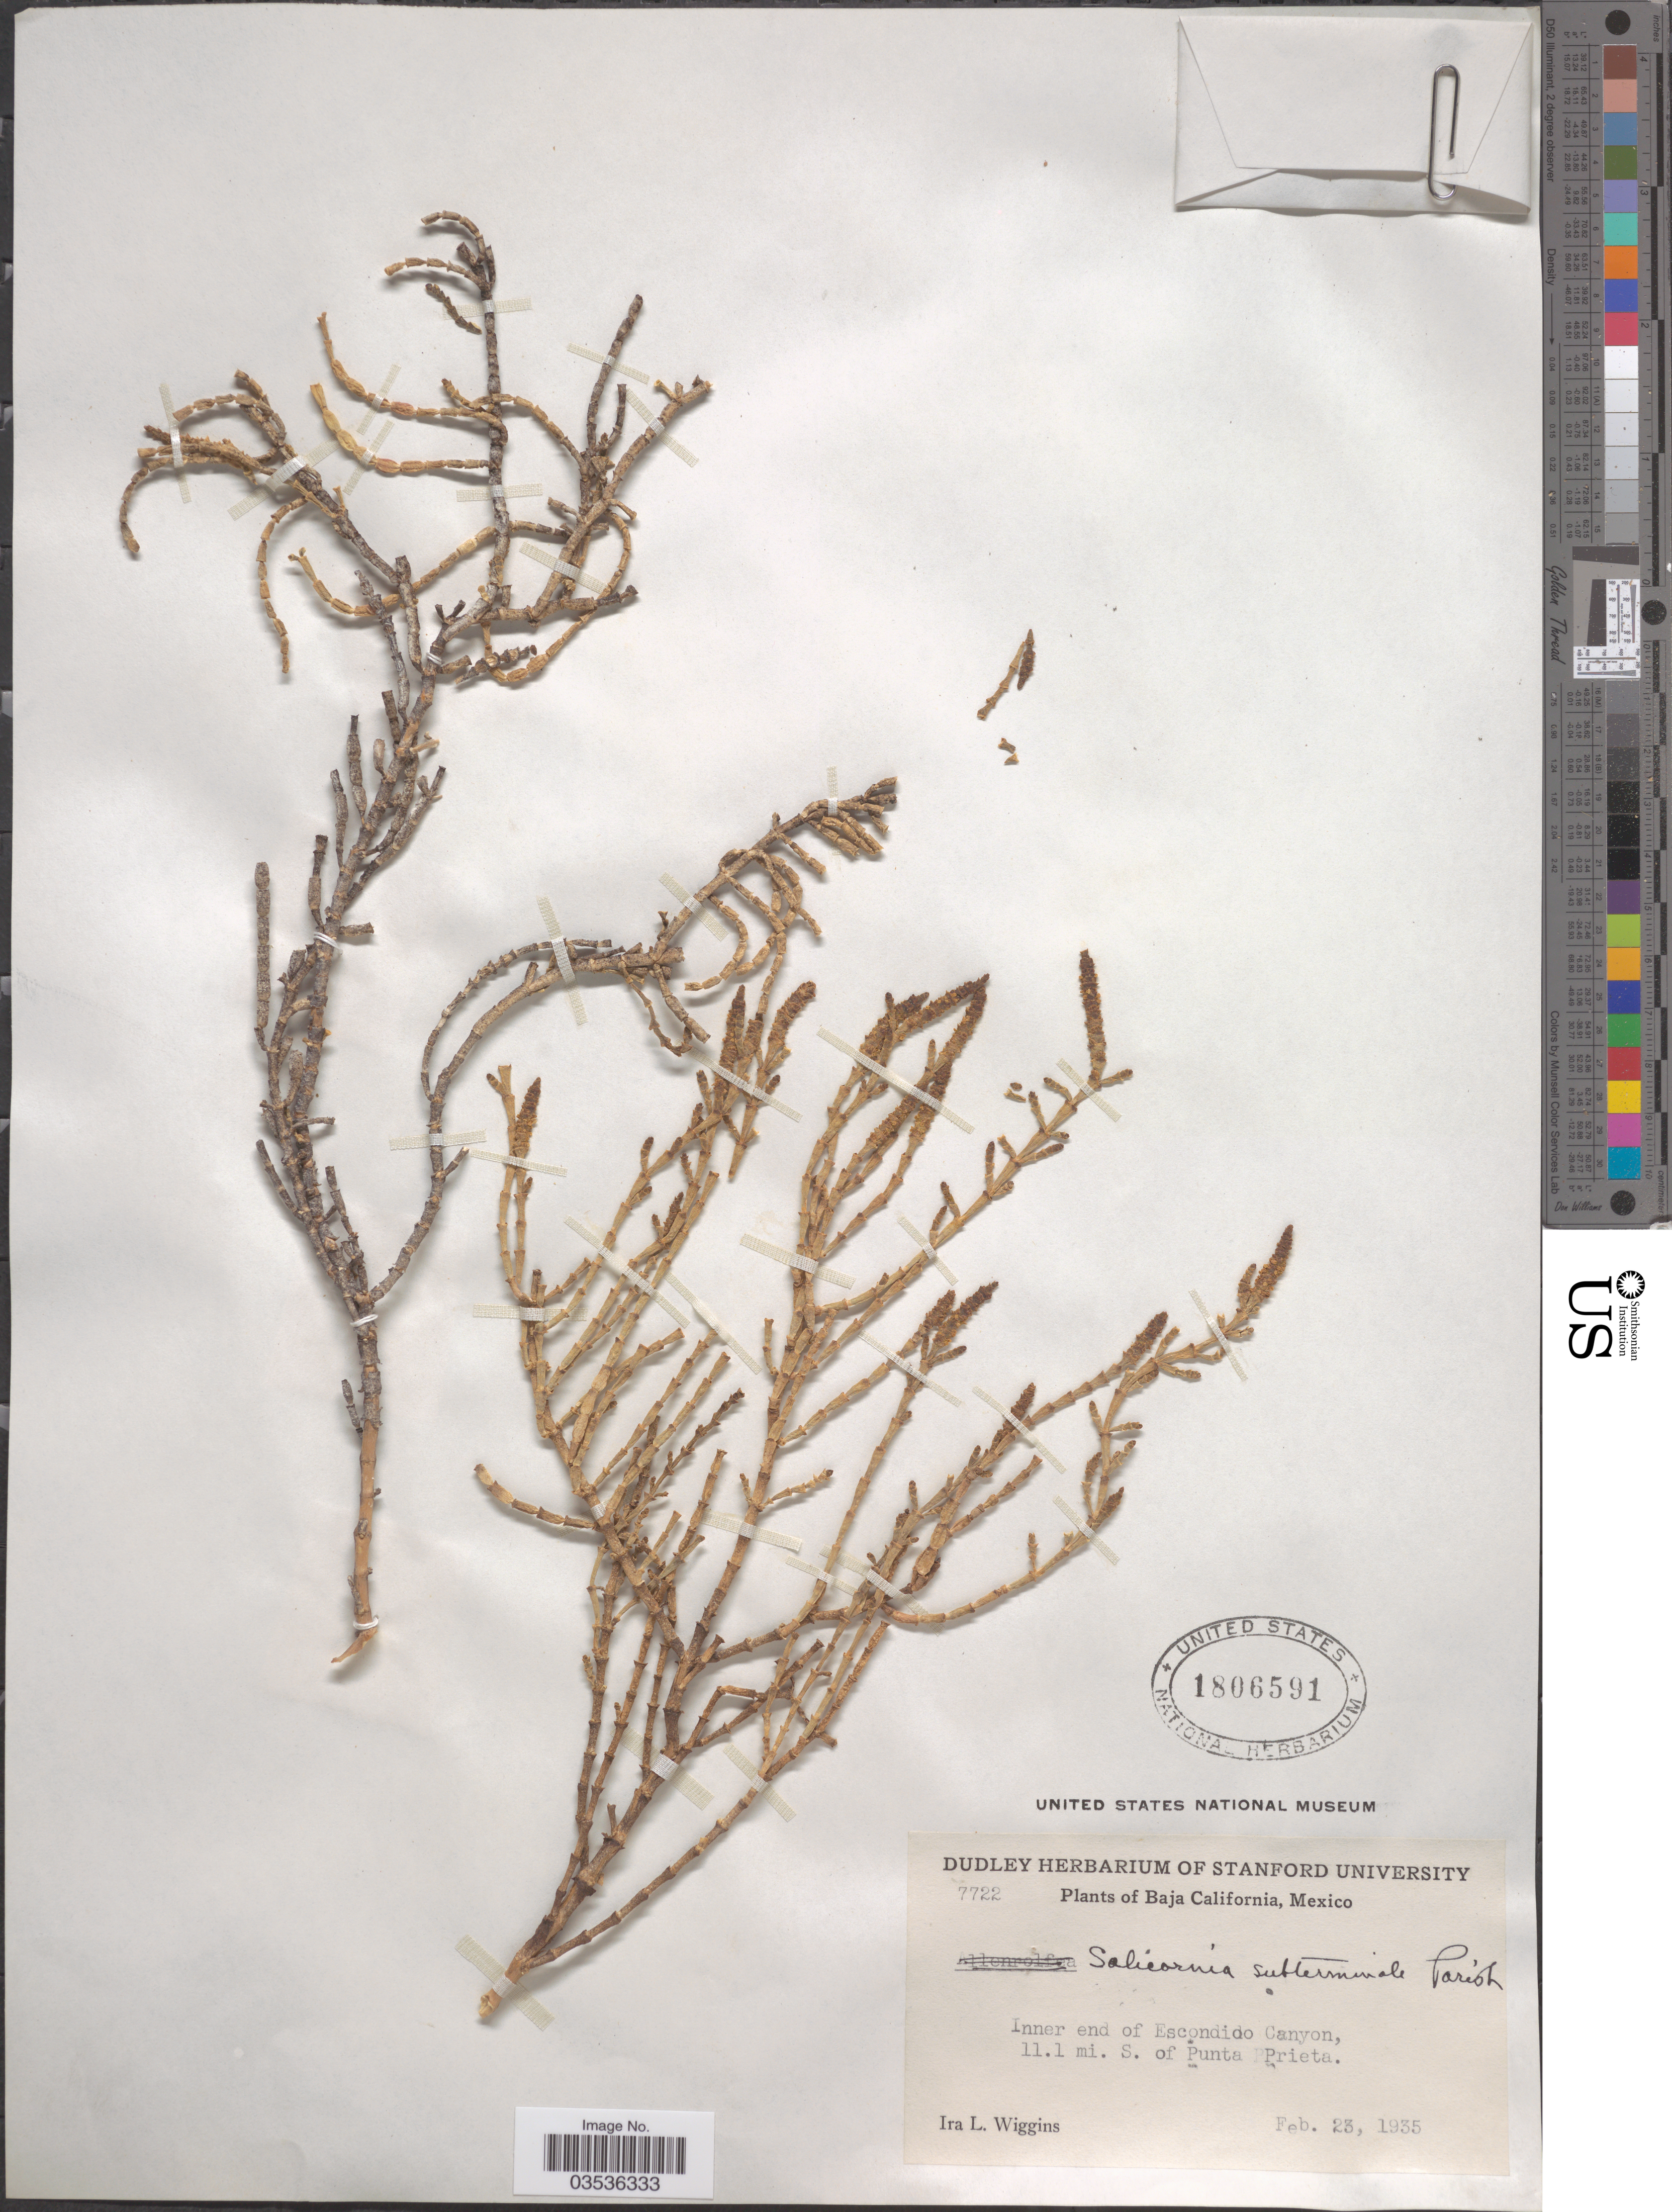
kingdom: Plantae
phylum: Tracheophyta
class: Magnoliopsida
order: Caryophyllales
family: Amaranthaceae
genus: Salicornia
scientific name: Salicornia subterminalis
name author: Parish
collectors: I. L. Wiggins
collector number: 7722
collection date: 1935-02-23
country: Mexico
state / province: Baja California Norte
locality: Inner end of Escondido Canyon, 11.1 mi. S. of Punta Prieta.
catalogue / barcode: US 1806591